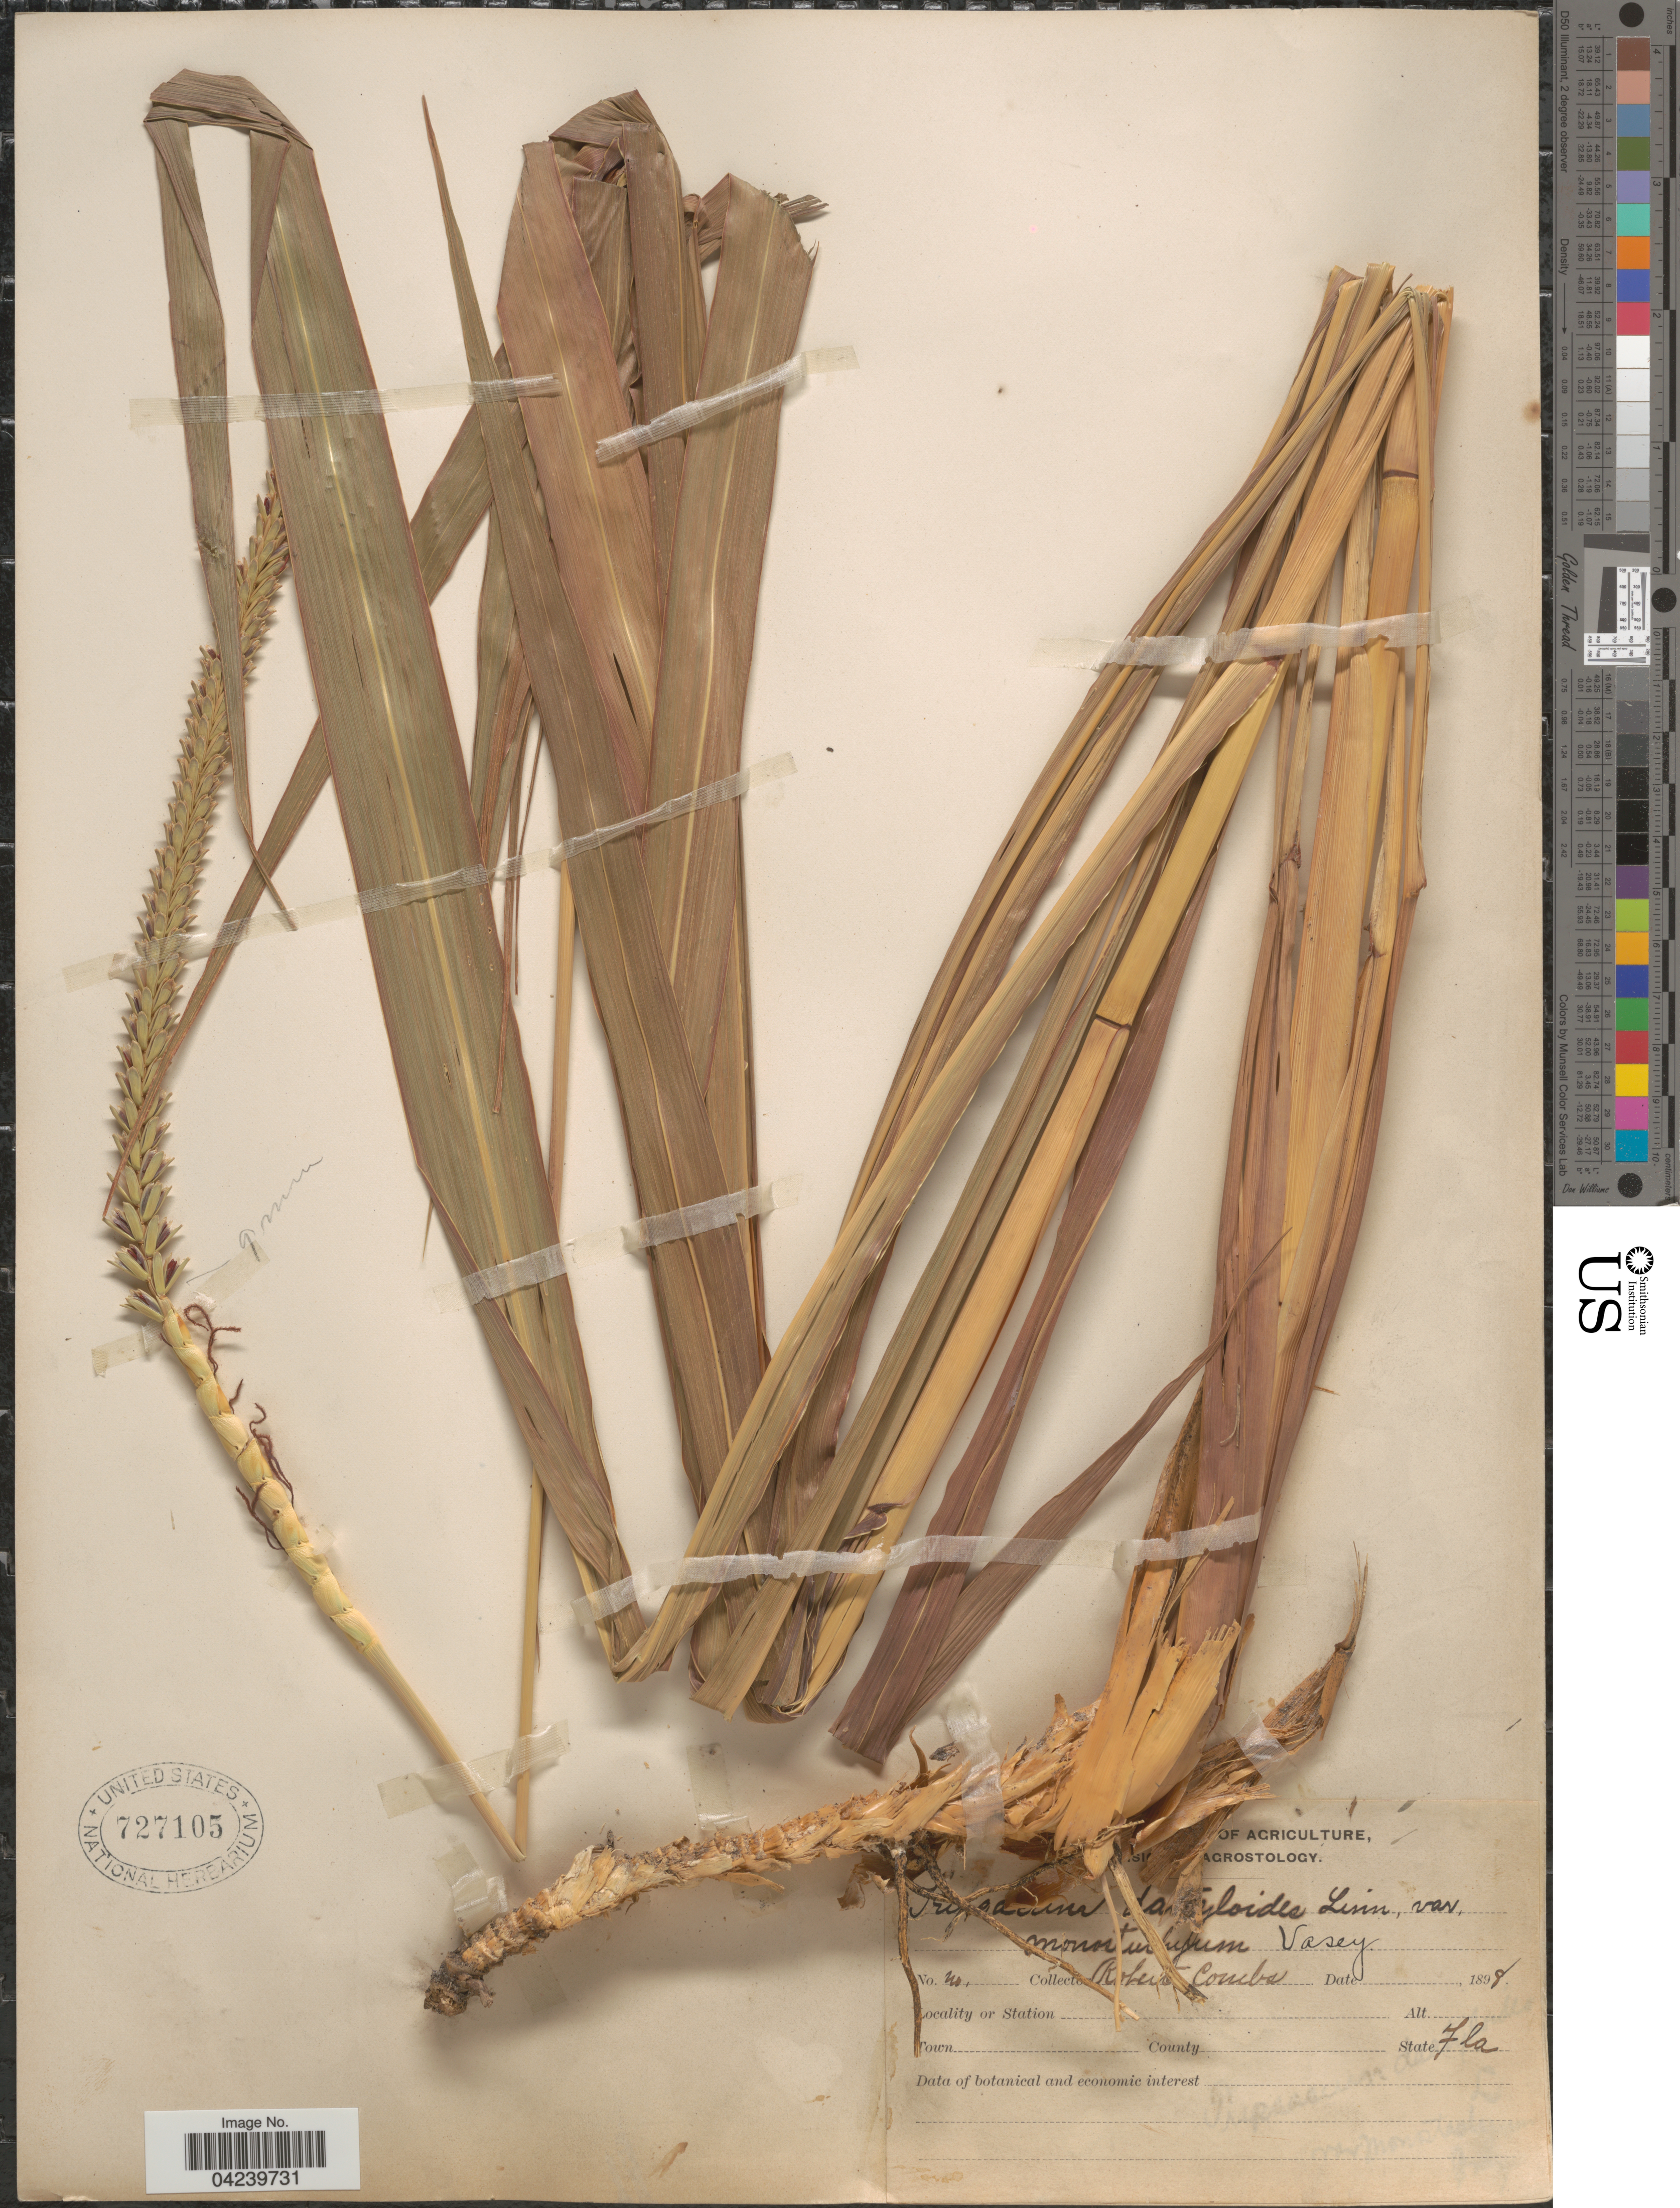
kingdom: Plantae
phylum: Tracheophyta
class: Liliopsida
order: Poales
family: Poaceae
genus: Tripsacum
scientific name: Tripsacum dactyloides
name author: (L.) L.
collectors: R. Combs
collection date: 1898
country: United States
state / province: Florida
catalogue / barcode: US 727105